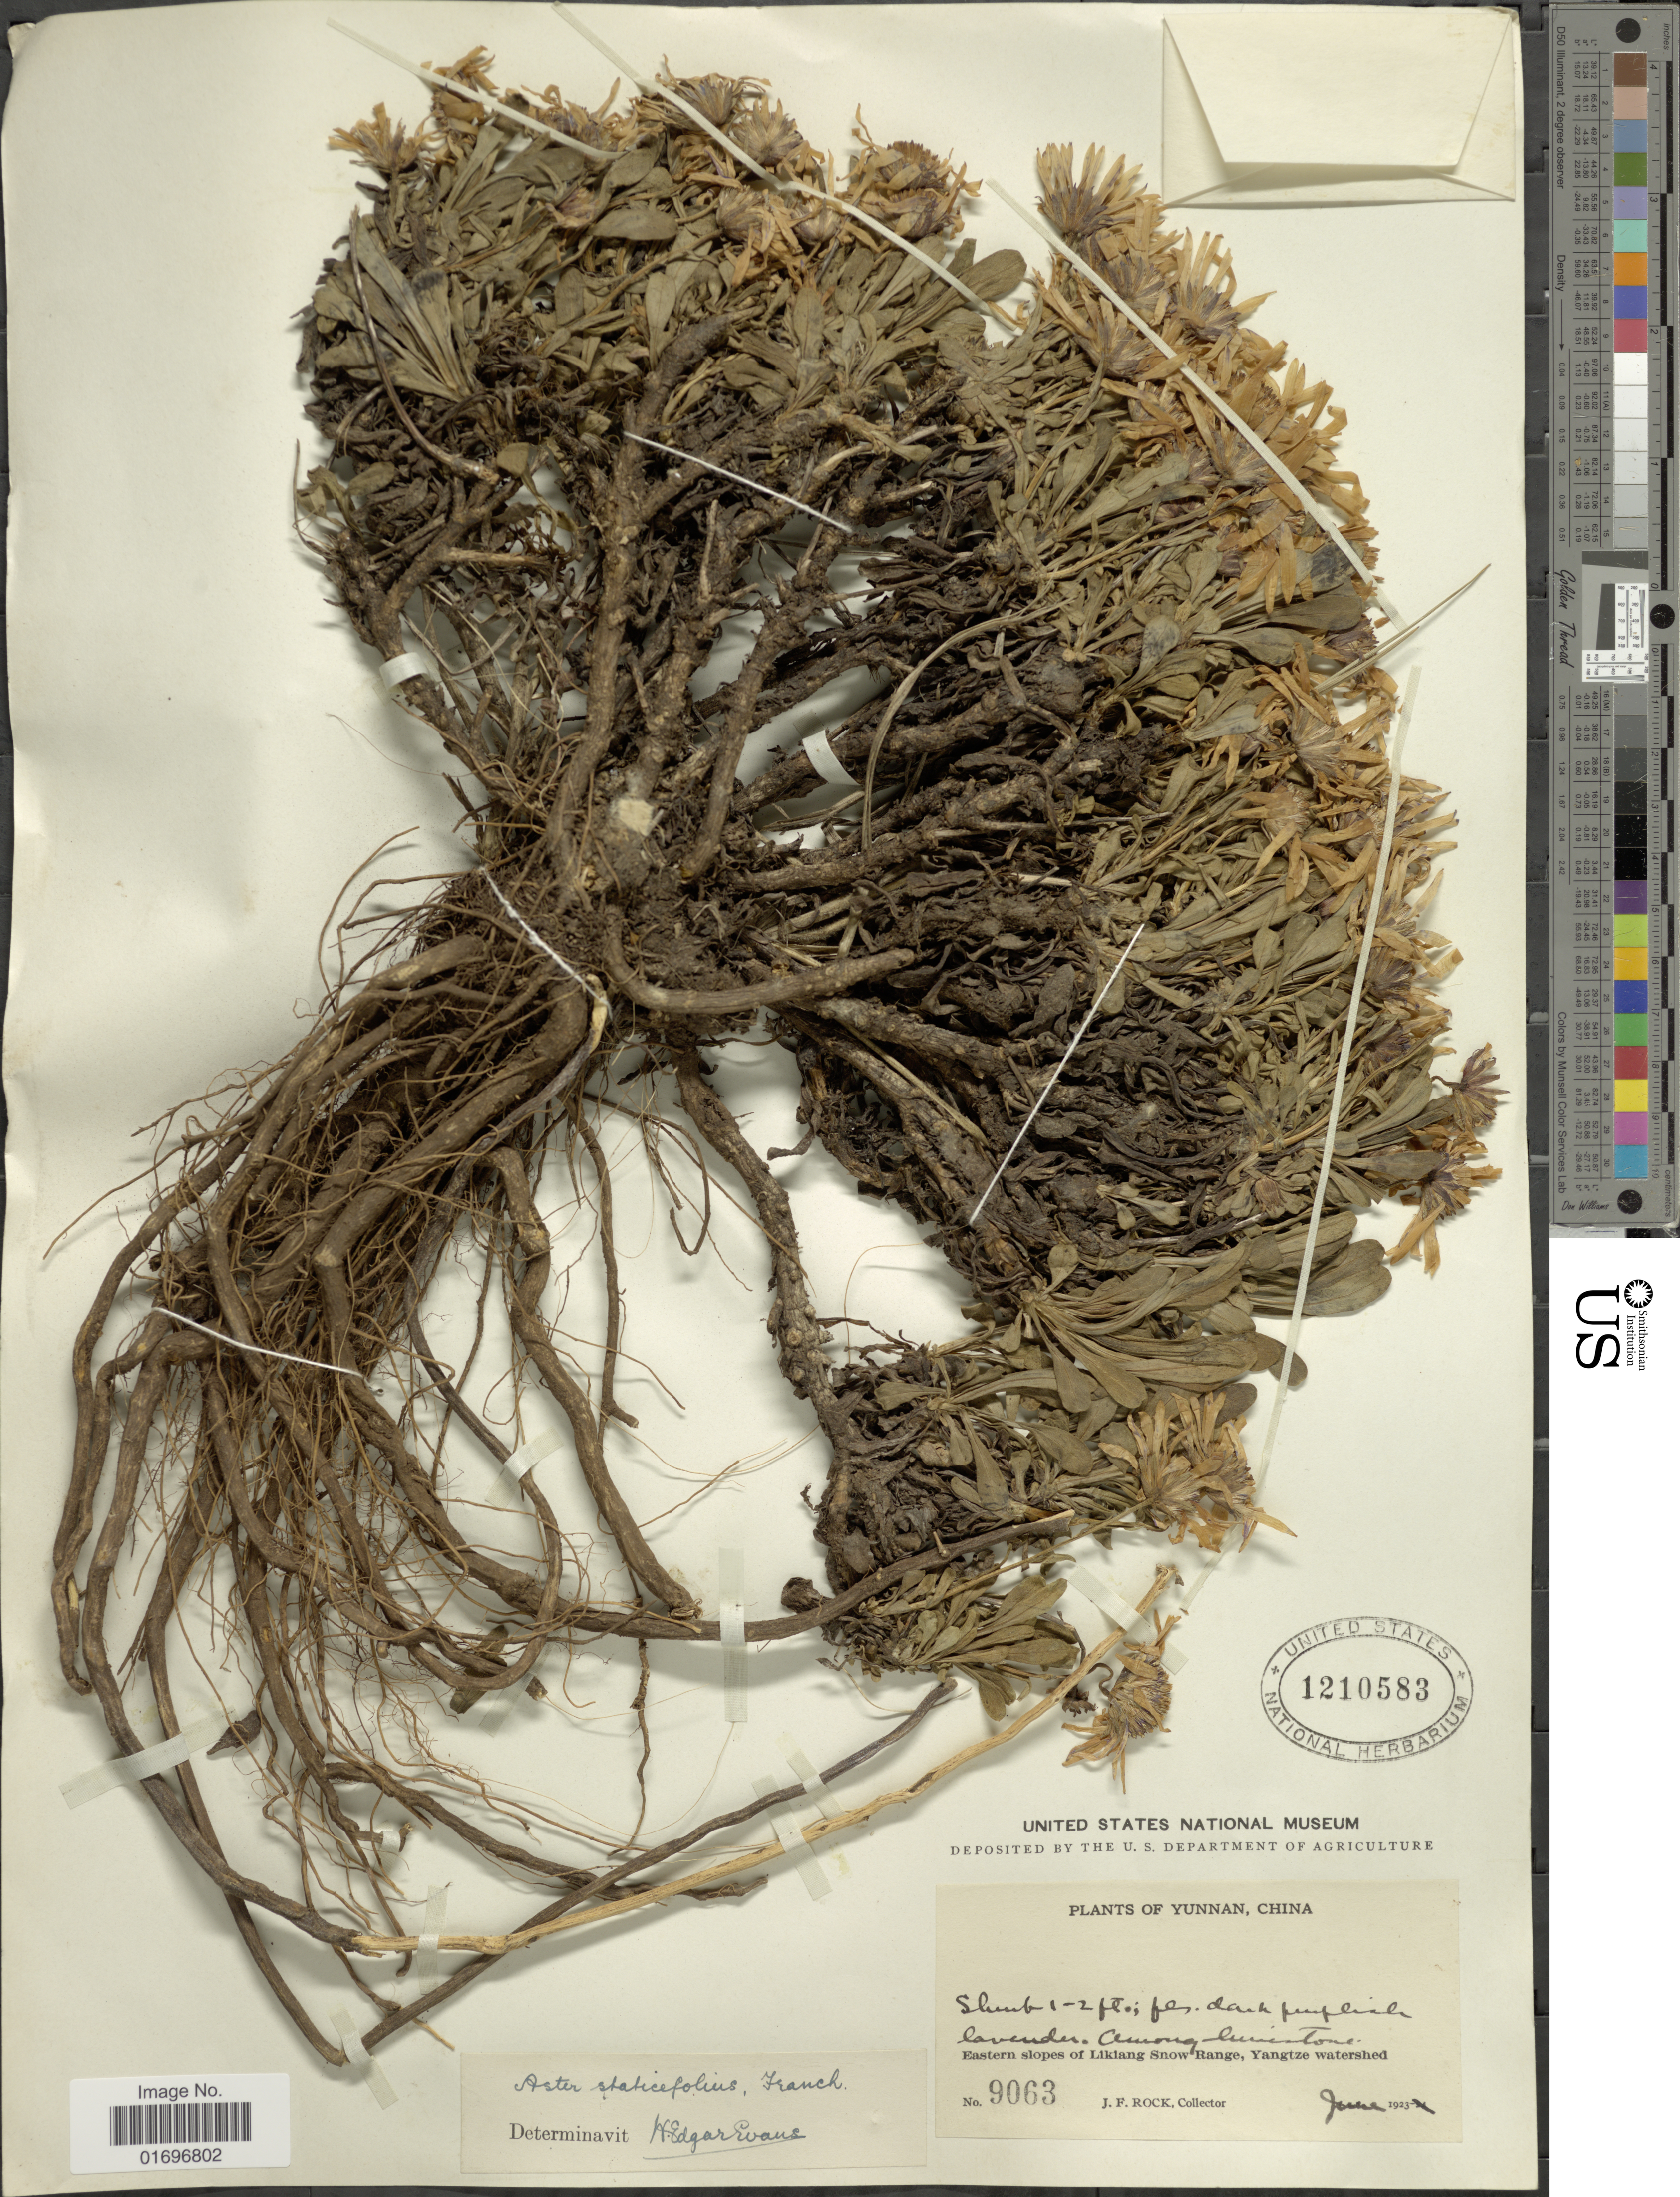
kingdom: Plantae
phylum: Tracheophyta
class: Magnoliopsida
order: Asterales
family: Asteraceae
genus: Aster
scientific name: Aster staticifolius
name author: Franch.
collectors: J. Rock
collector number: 9063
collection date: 1923-06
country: China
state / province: Yunnan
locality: Yunnan, China. Eastern slopes of Likiang Snow Range, Yangtze watershed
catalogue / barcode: US 1210583